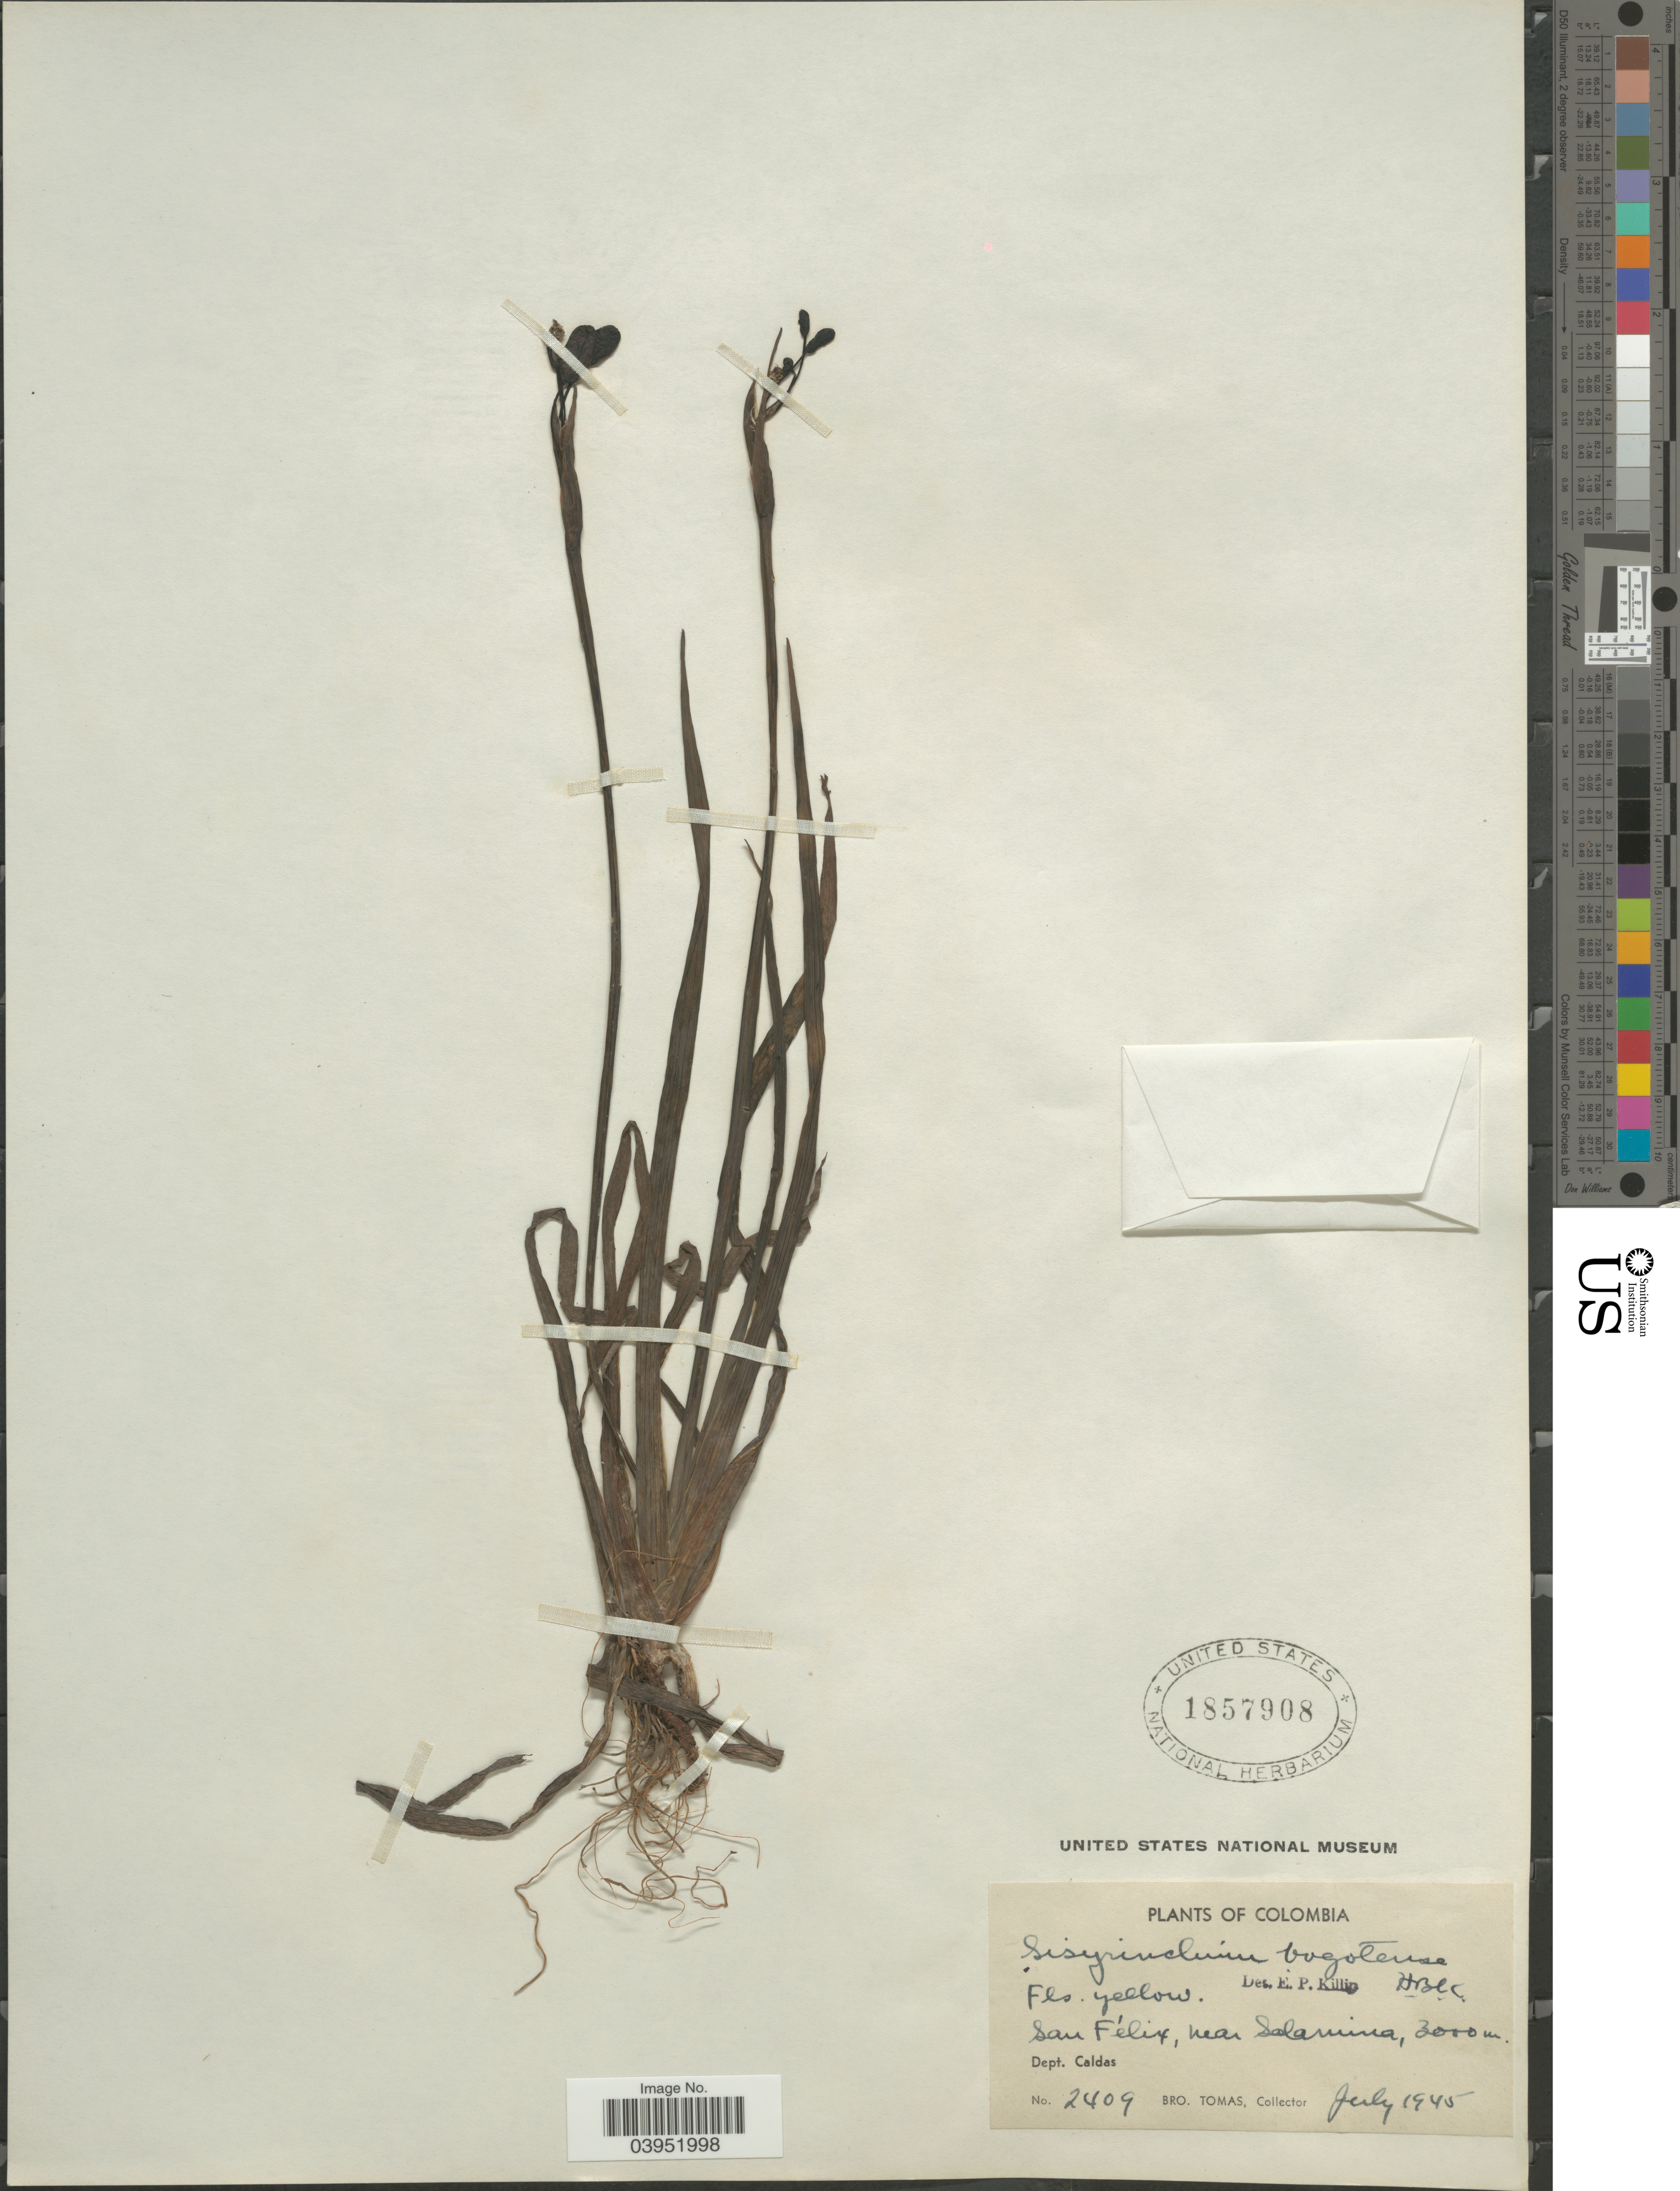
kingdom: Plantae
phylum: Tracheophyta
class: Liliopsida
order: Asparagales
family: Iridaceae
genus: Sisyrinchium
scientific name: Sisyrinchium bogotense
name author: Kunth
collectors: B. Tomas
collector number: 2409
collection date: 1945-07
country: Colombia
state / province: Caldas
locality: San Félix, near Salamina. Dept. Caldas.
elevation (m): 3000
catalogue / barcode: US 1857908